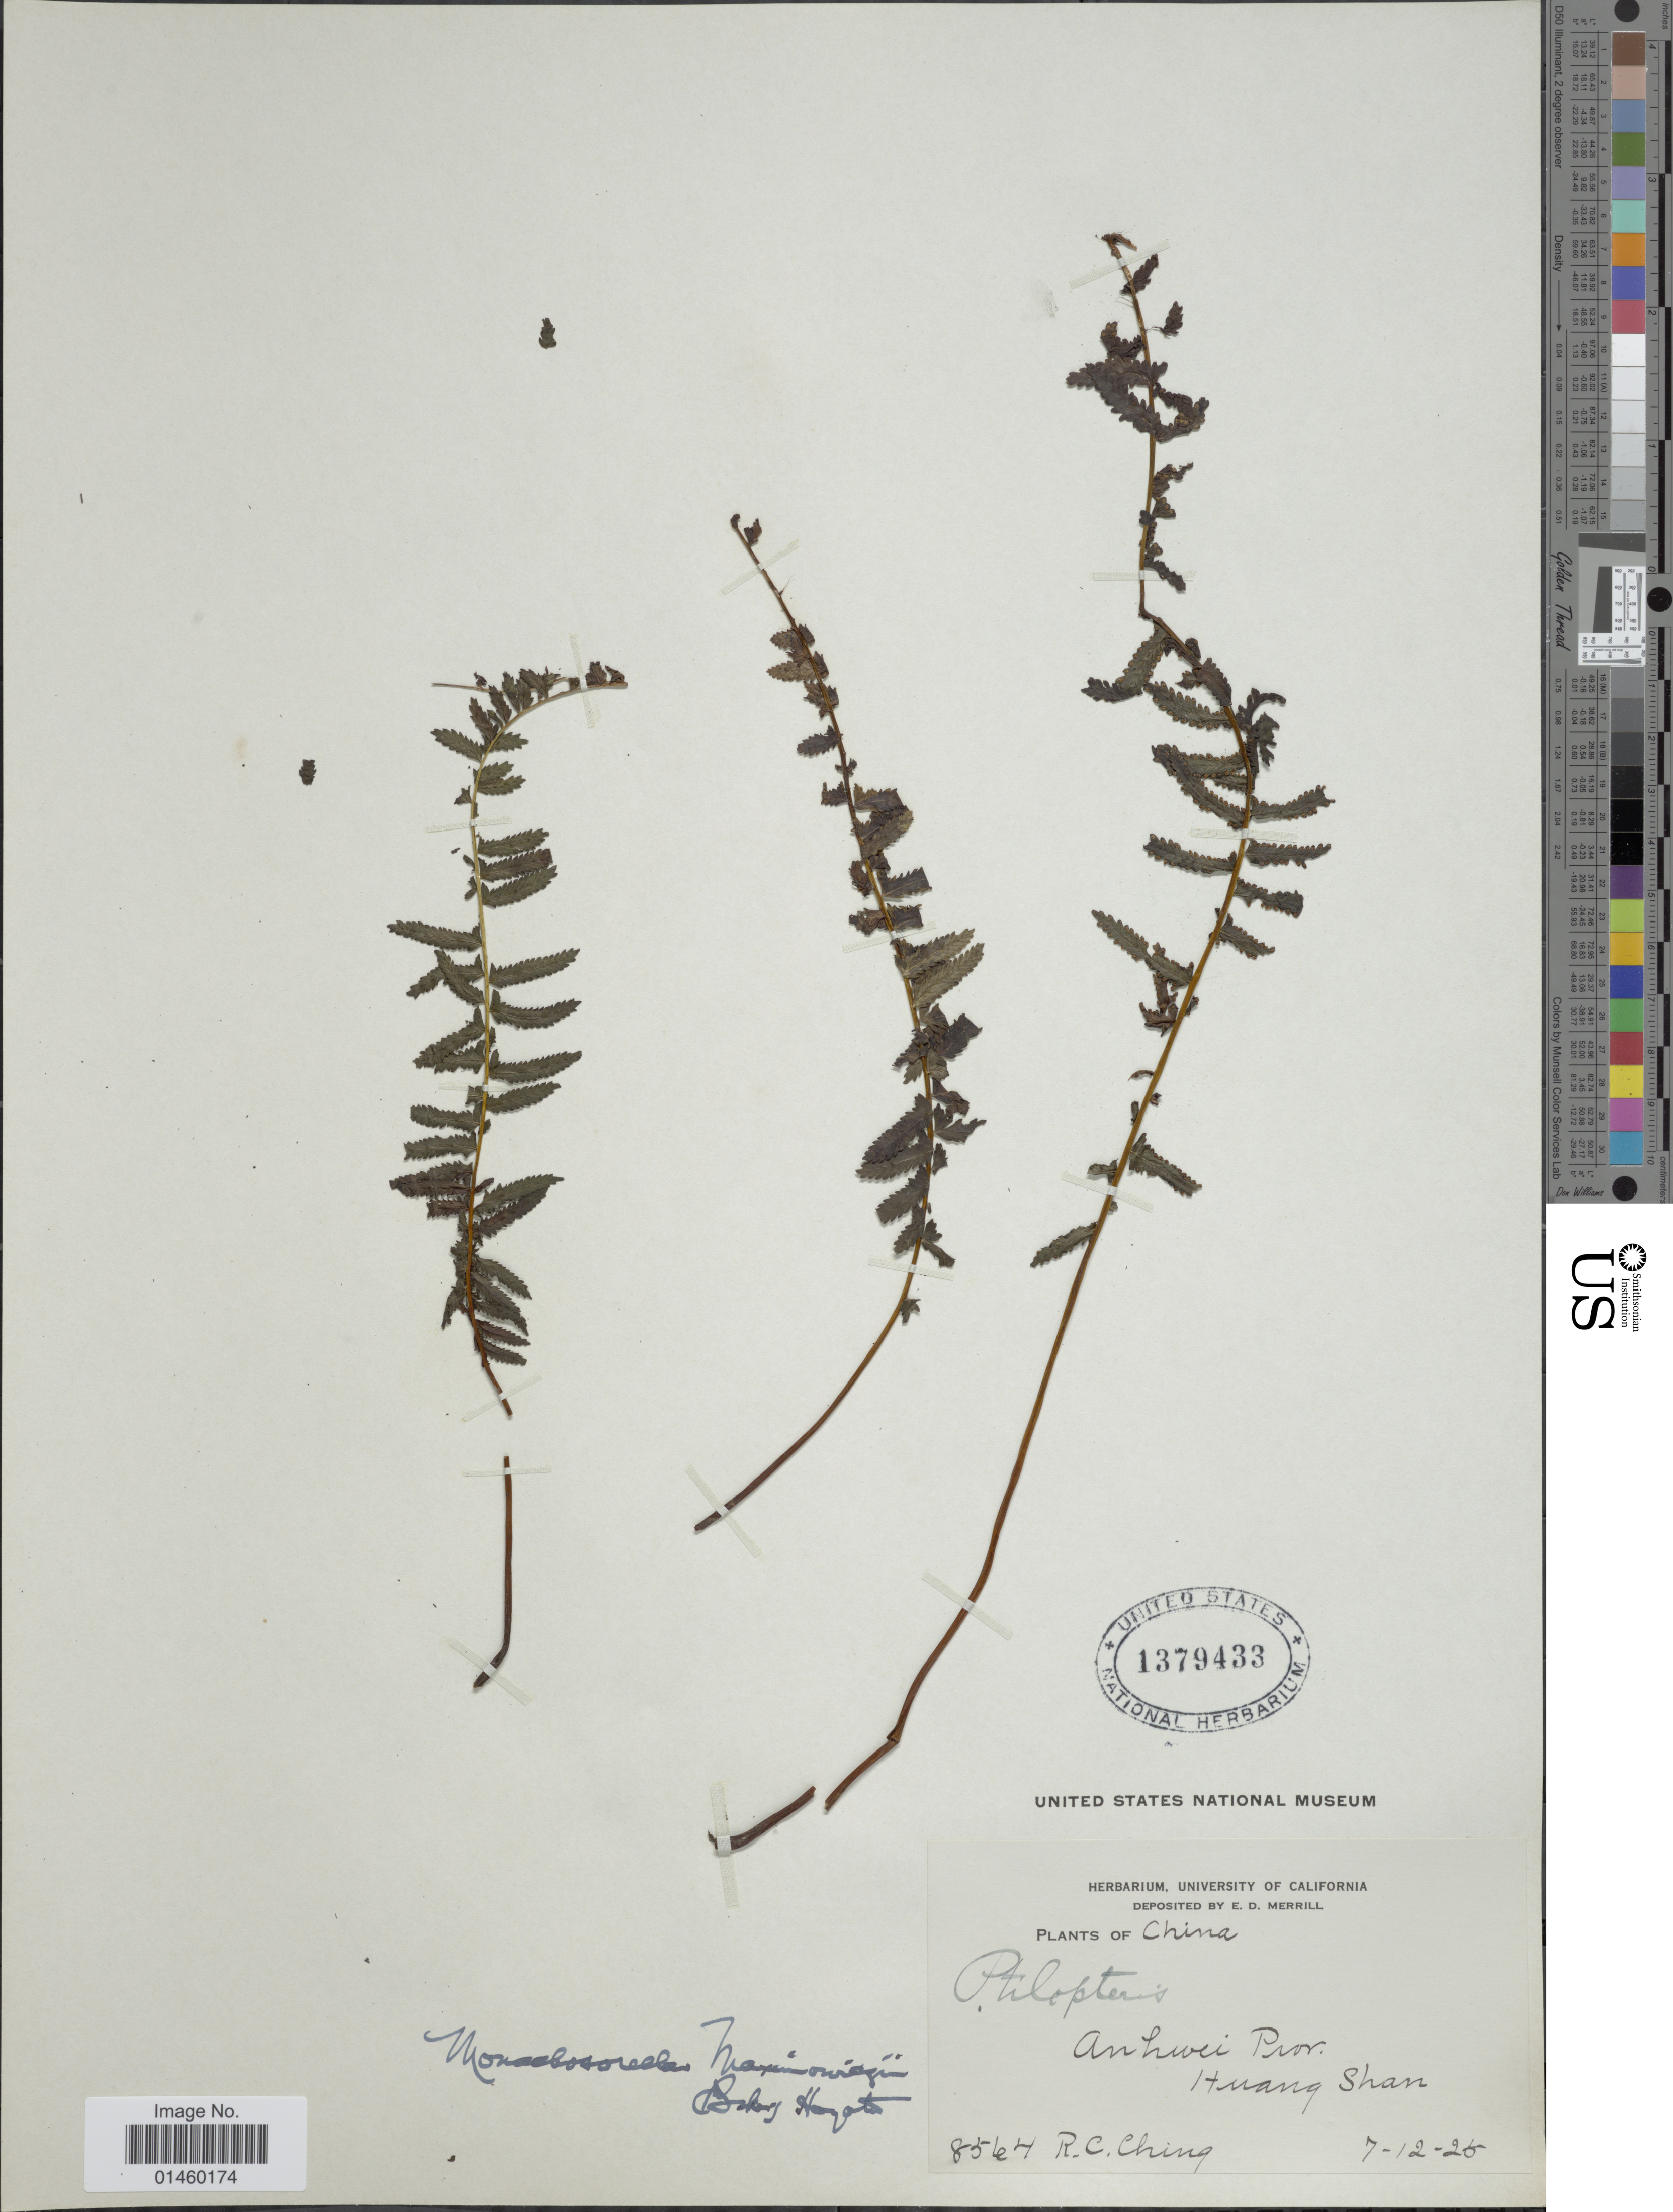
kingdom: Plantae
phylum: Tracheophyta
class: Polypodiopsida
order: Polypodiales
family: Dennstaedtiaceae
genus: Monachosorum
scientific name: Monachosorum maximowiczii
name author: (Baker) Hayata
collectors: R. C. Ching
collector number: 8564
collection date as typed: Transcribed d/m/y: 7/12/25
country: China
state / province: Anhui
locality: Anhwei Prov. Huang Shan.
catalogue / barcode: US 1379433